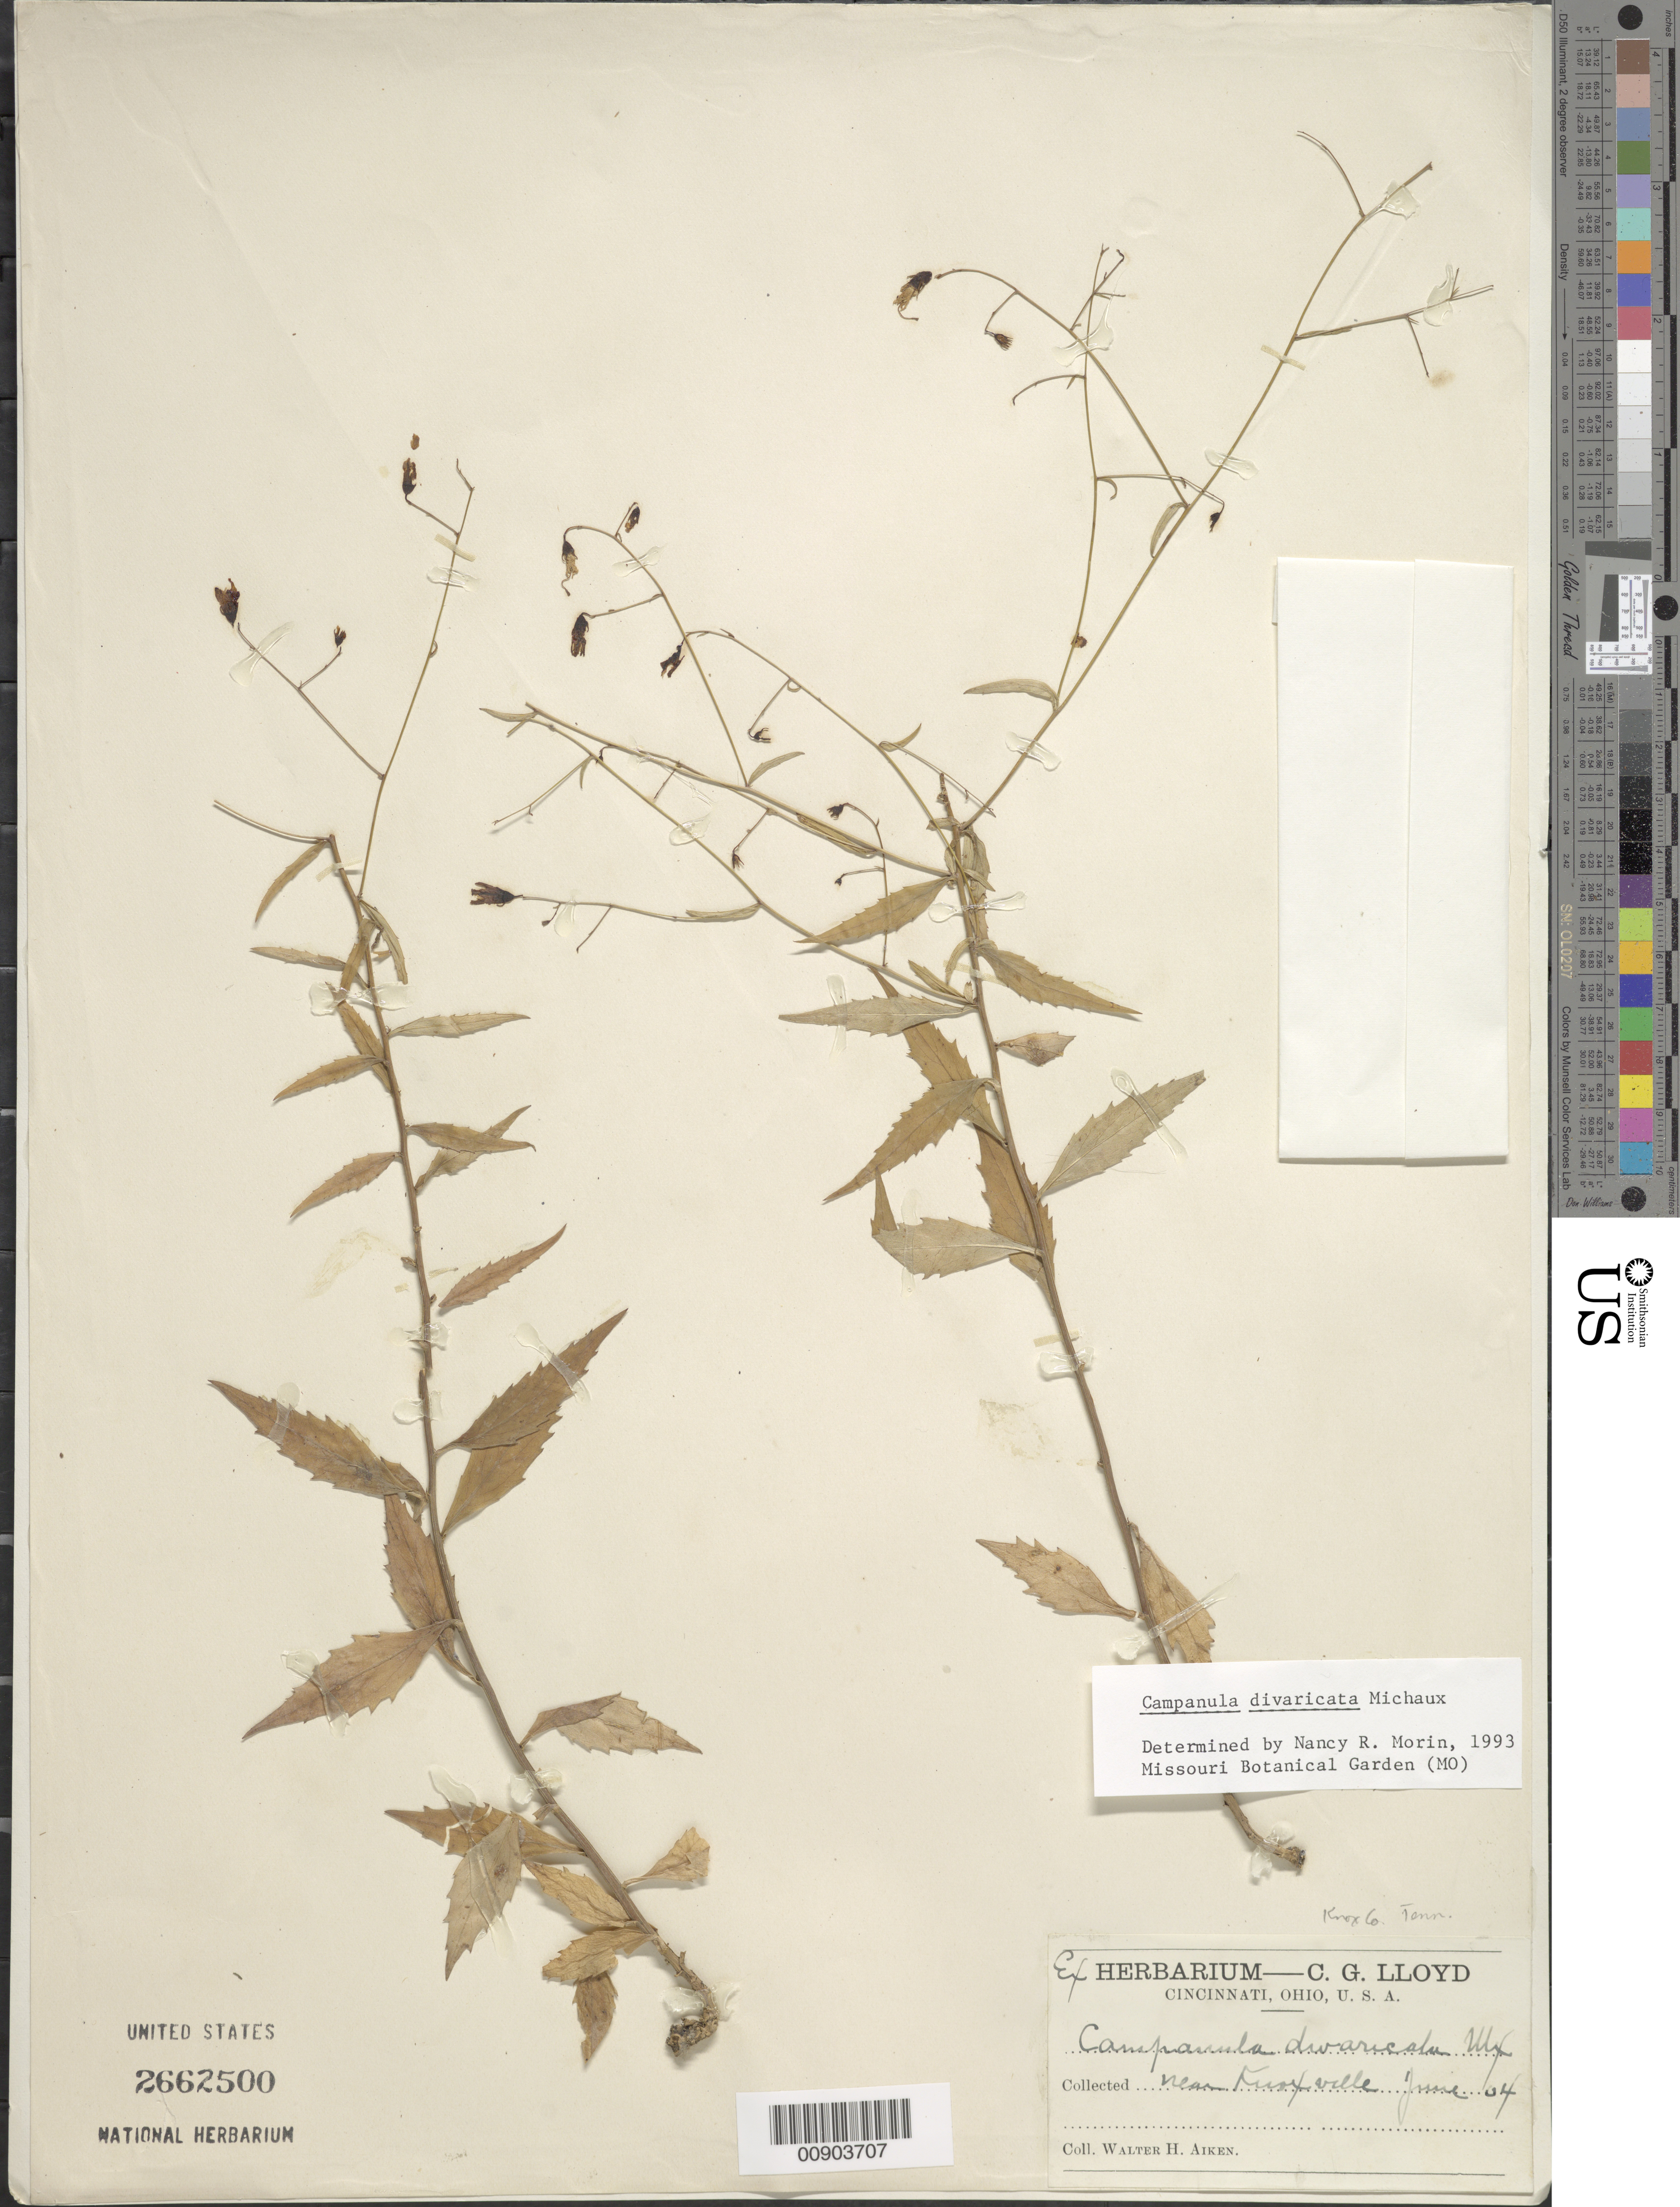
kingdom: Plantae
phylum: Tracheophyta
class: Magnoliopsida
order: Asterales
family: Campanulaceae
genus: Campanula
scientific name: Campanula divaricata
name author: Michx.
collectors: W. Aiken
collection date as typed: June 04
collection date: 1904-06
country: United States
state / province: Tennessee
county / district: Knox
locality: Near Knoxville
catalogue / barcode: US 2662500